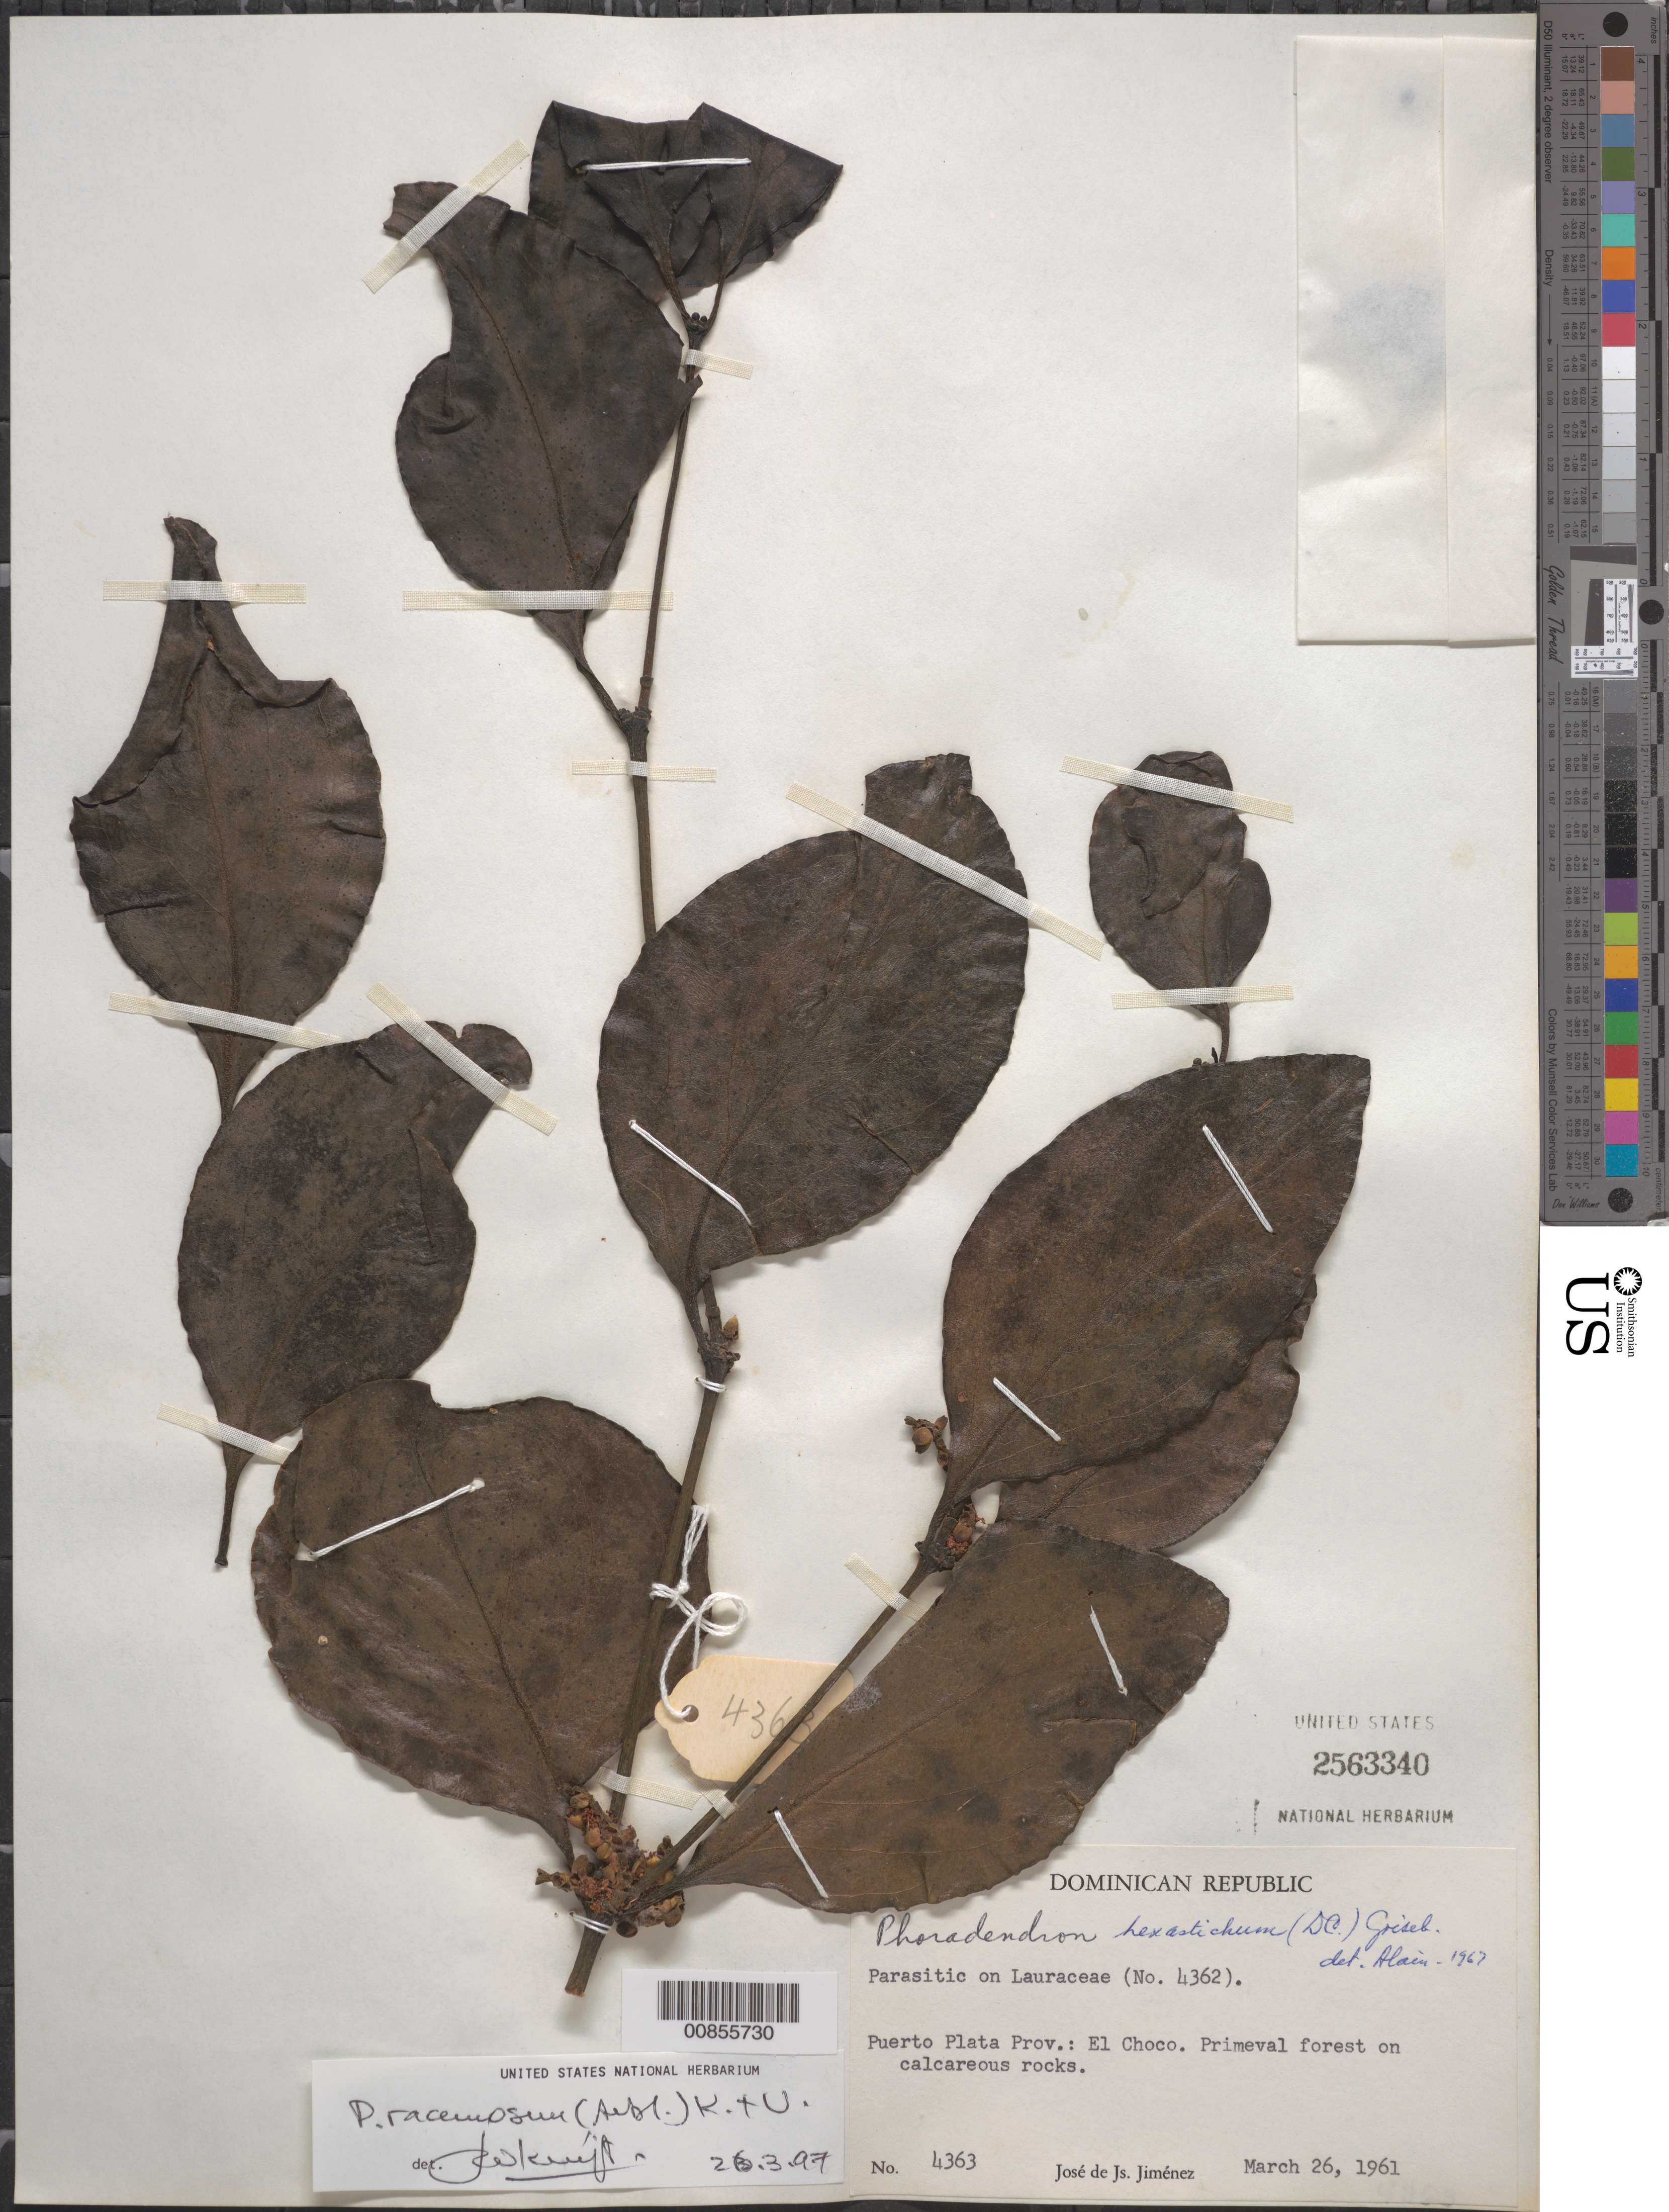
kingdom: Plantae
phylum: Tracheophyta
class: Magnoliopsida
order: Santalales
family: Viscaceae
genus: Phoradendron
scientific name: Phoradendron racemosum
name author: (Aubl.) Krug & Urb.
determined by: Kuijt, Job, (CANADA)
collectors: J. J. Jiménez Almonte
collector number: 4363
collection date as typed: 26 Mar 1961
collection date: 1961-03-26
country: Dominican Republic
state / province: Puerto Plata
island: Hispaniola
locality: El Choco.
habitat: Primeval forest on calcareous rocks.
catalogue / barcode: US 2563340